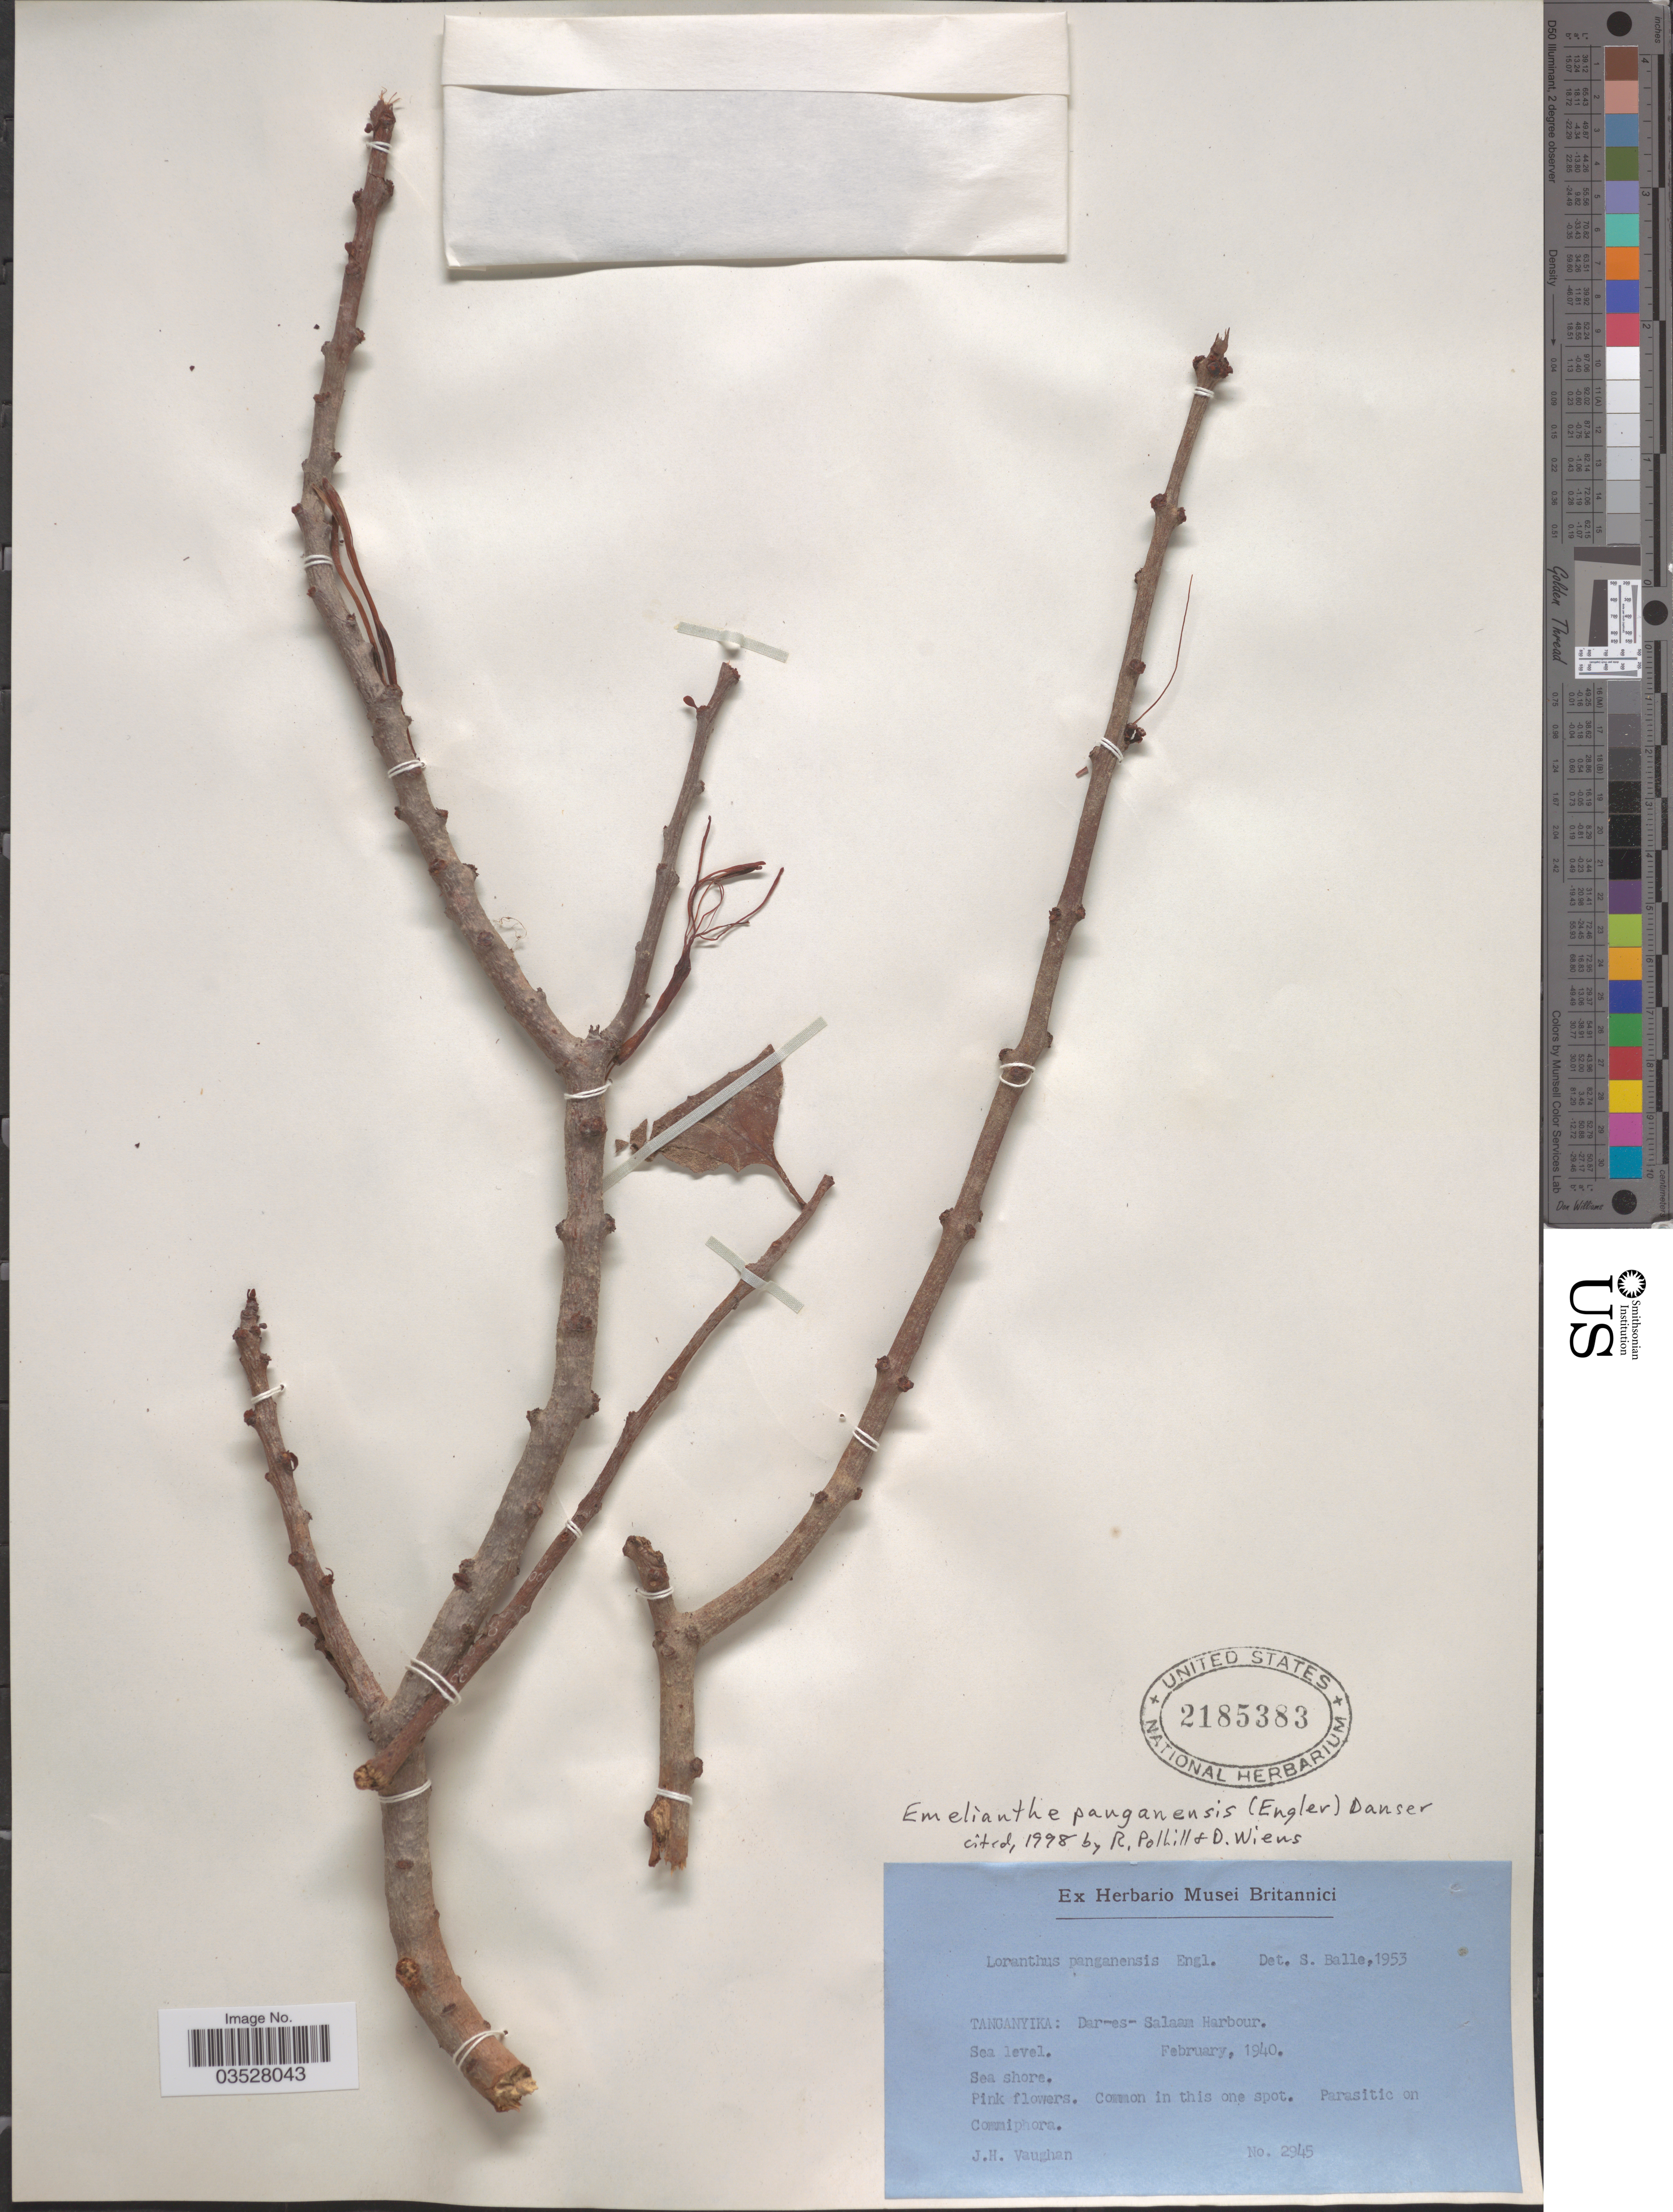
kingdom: Plantae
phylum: Tracheophyta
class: Magnoliopsida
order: Santalales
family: Loranthaceae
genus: Emelianthe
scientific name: Emelianthe panganensis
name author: (Engl.) Danser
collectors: J. Vaughan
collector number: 2945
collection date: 1940-02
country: Tanzania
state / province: Dar es Salaam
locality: Tanganyika: Dar-es-Salaam Harbour.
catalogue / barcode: US 2185383